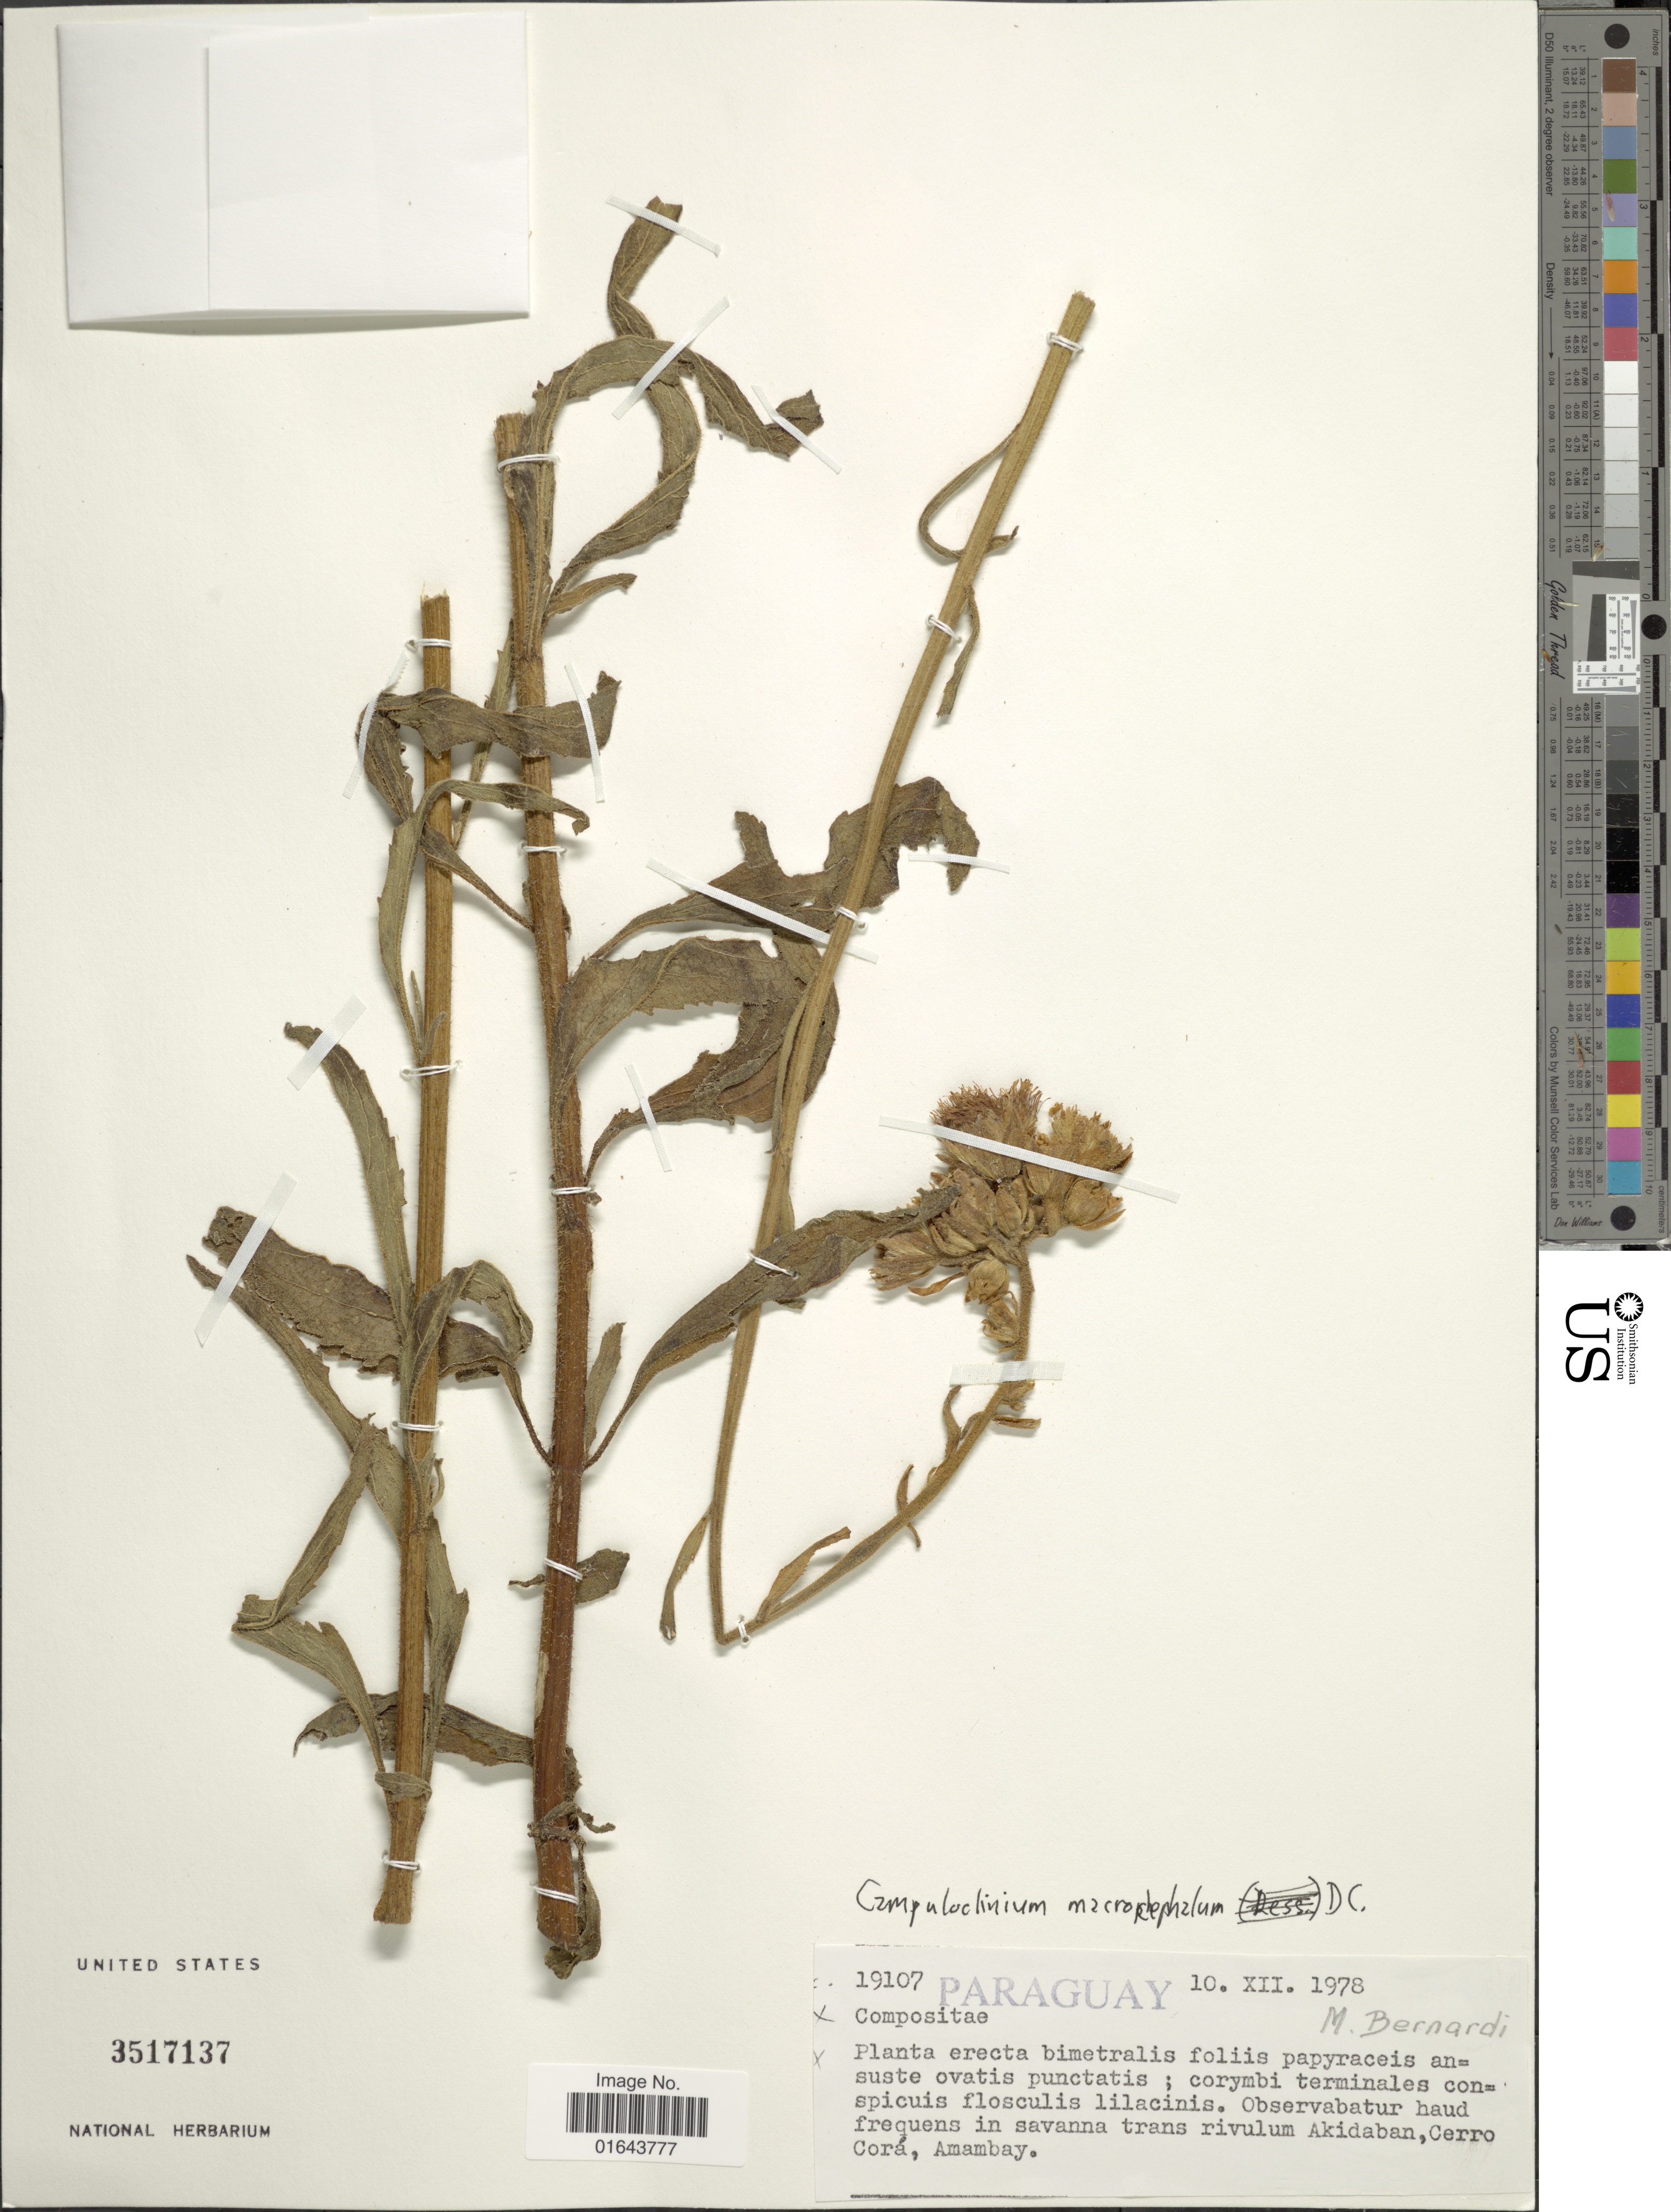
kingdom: Plantae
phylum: Tracheophyta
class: Magnoliopsida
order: Asterales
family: Asteraceae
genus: Campuloclinium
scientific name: Campuloclinium macrocephalum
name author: (Less.) DC.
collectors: M. Bernardi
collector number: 19107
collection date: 1978-12-10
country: Paraguay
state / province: Amambay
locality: Observabatur haud frequent in savanna trans rivulum Akidaban, Cerro Corá, Amambay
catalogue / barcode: US 3517137